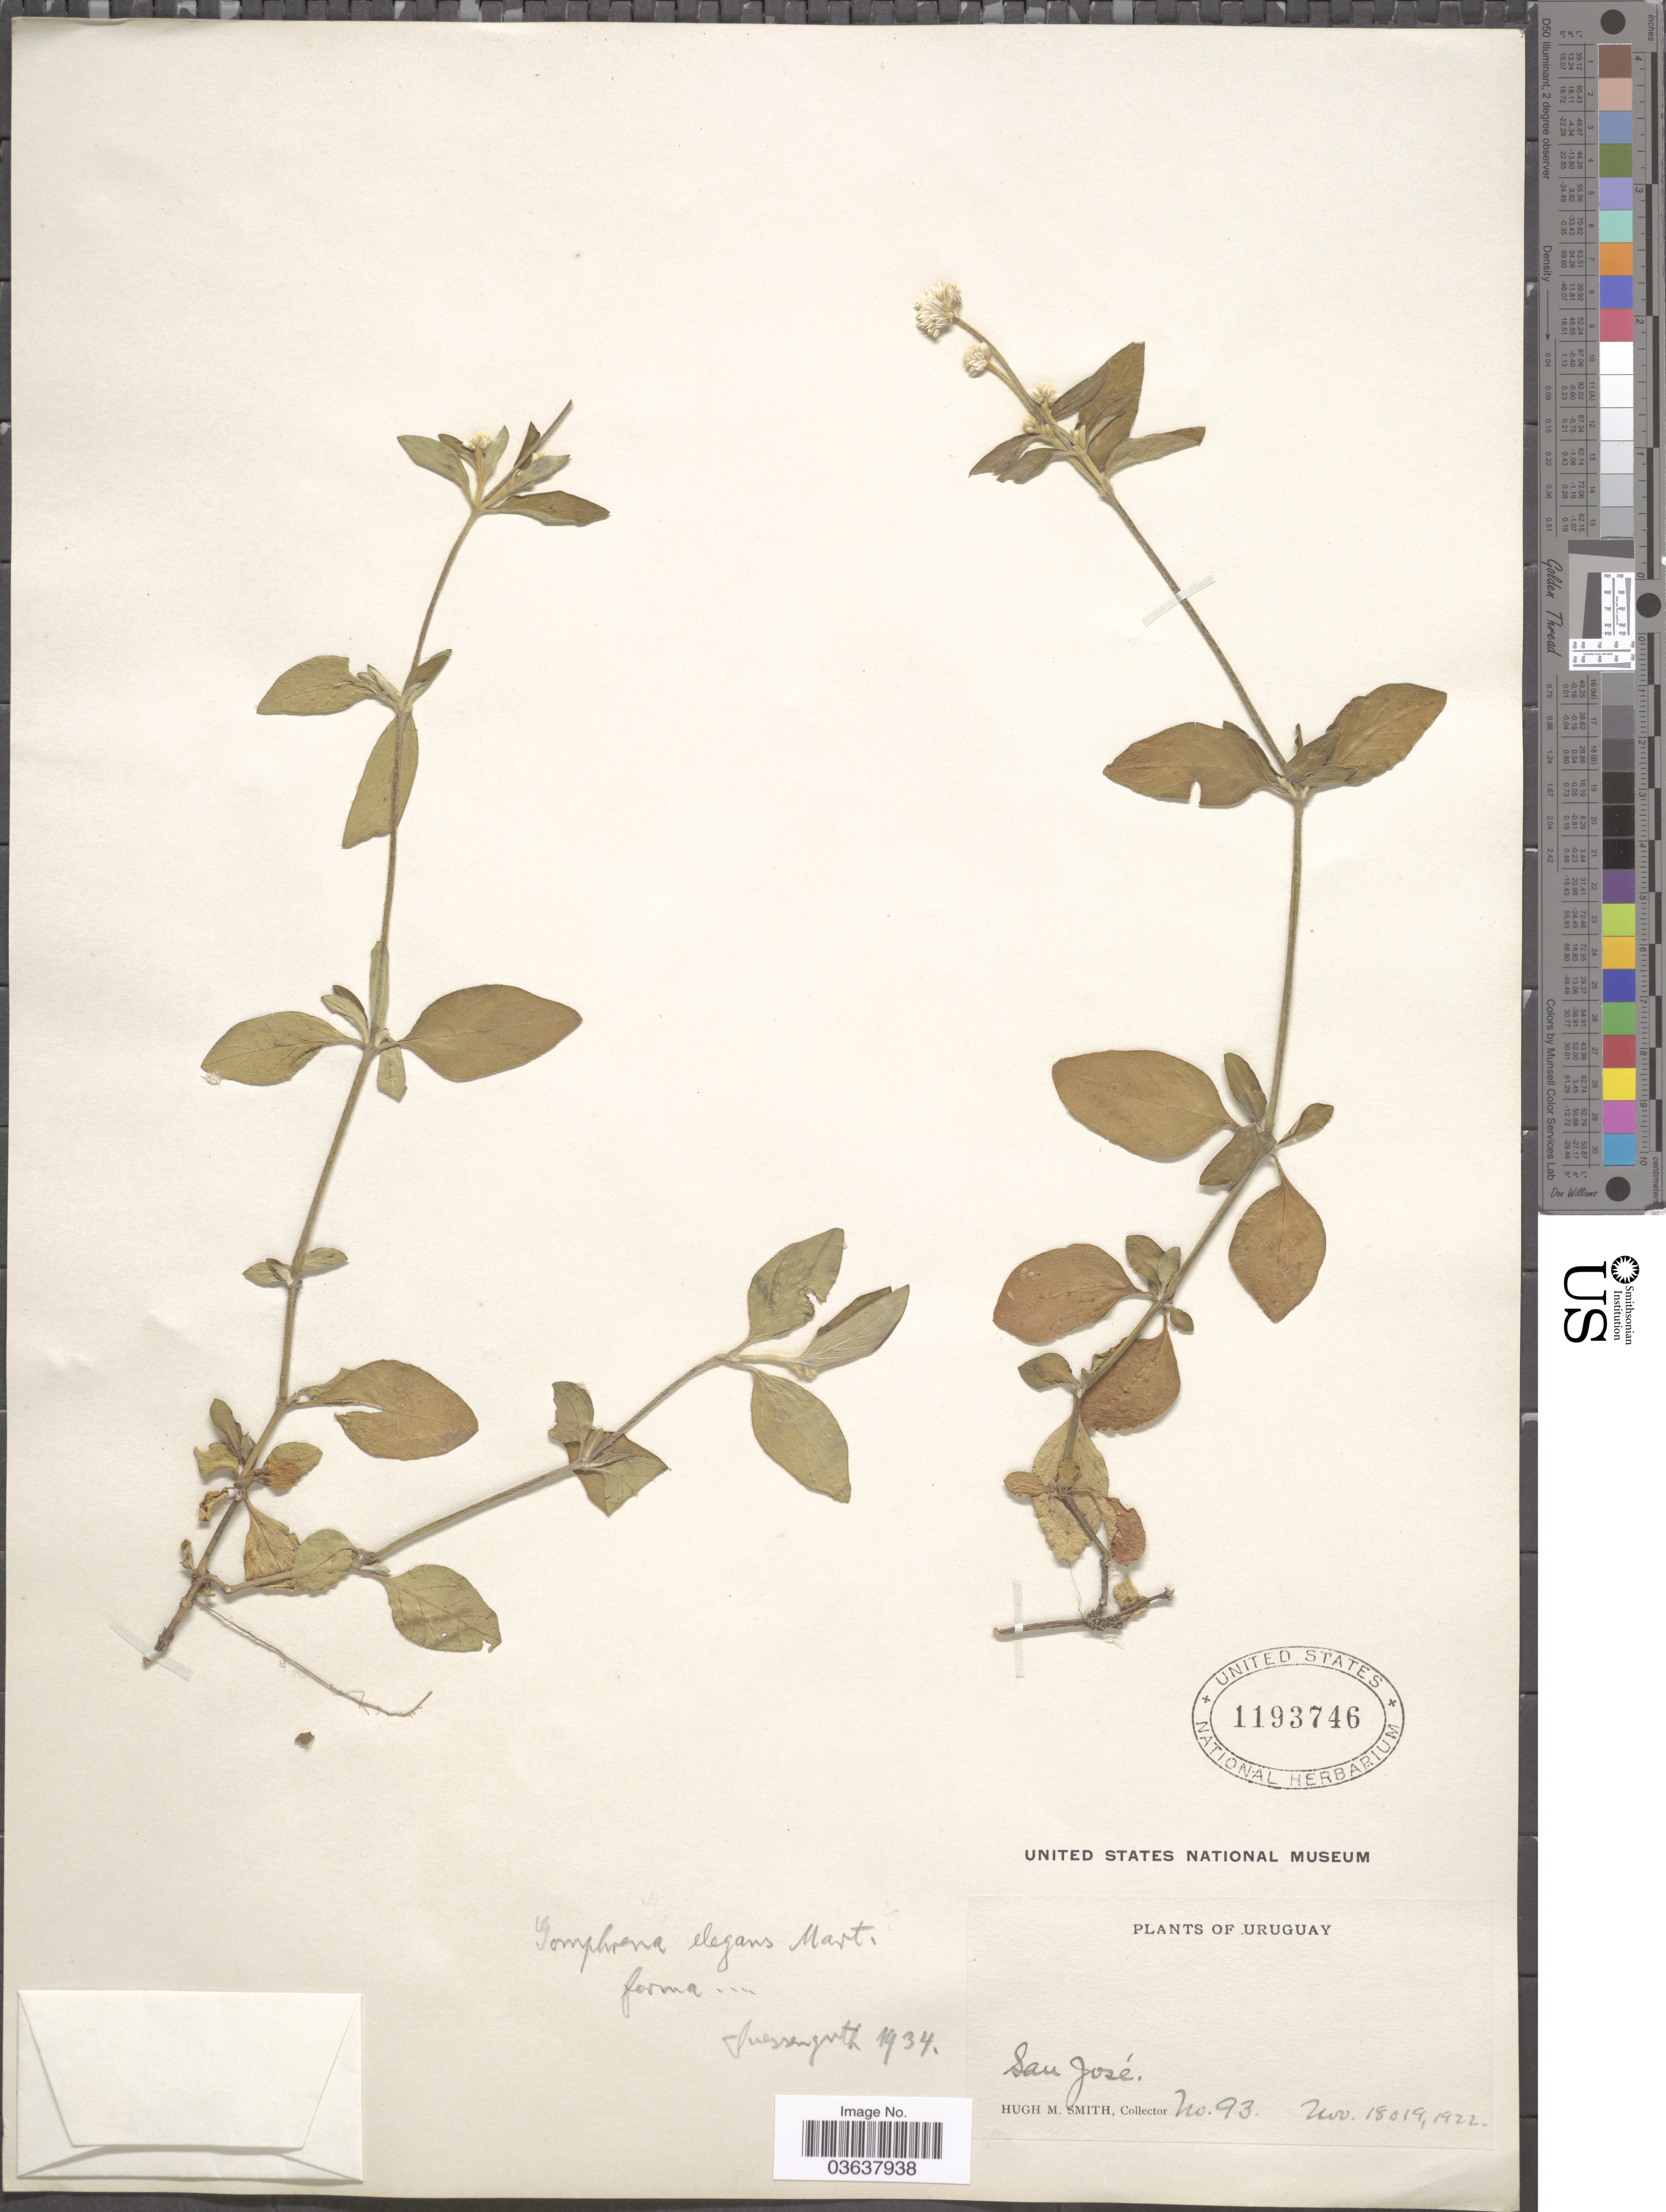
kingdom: Plantae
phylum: Tracheophyta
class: Magnoliopsida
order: Caryophyllales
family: Amaranthaceae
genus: Gomphrena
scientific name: Gomphrena elegans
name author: Mart.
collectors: H. M. Smith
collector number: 93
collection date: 1922-11-18/1922-11-19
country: Uruguay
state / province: San Jose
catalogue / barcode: US 1193746